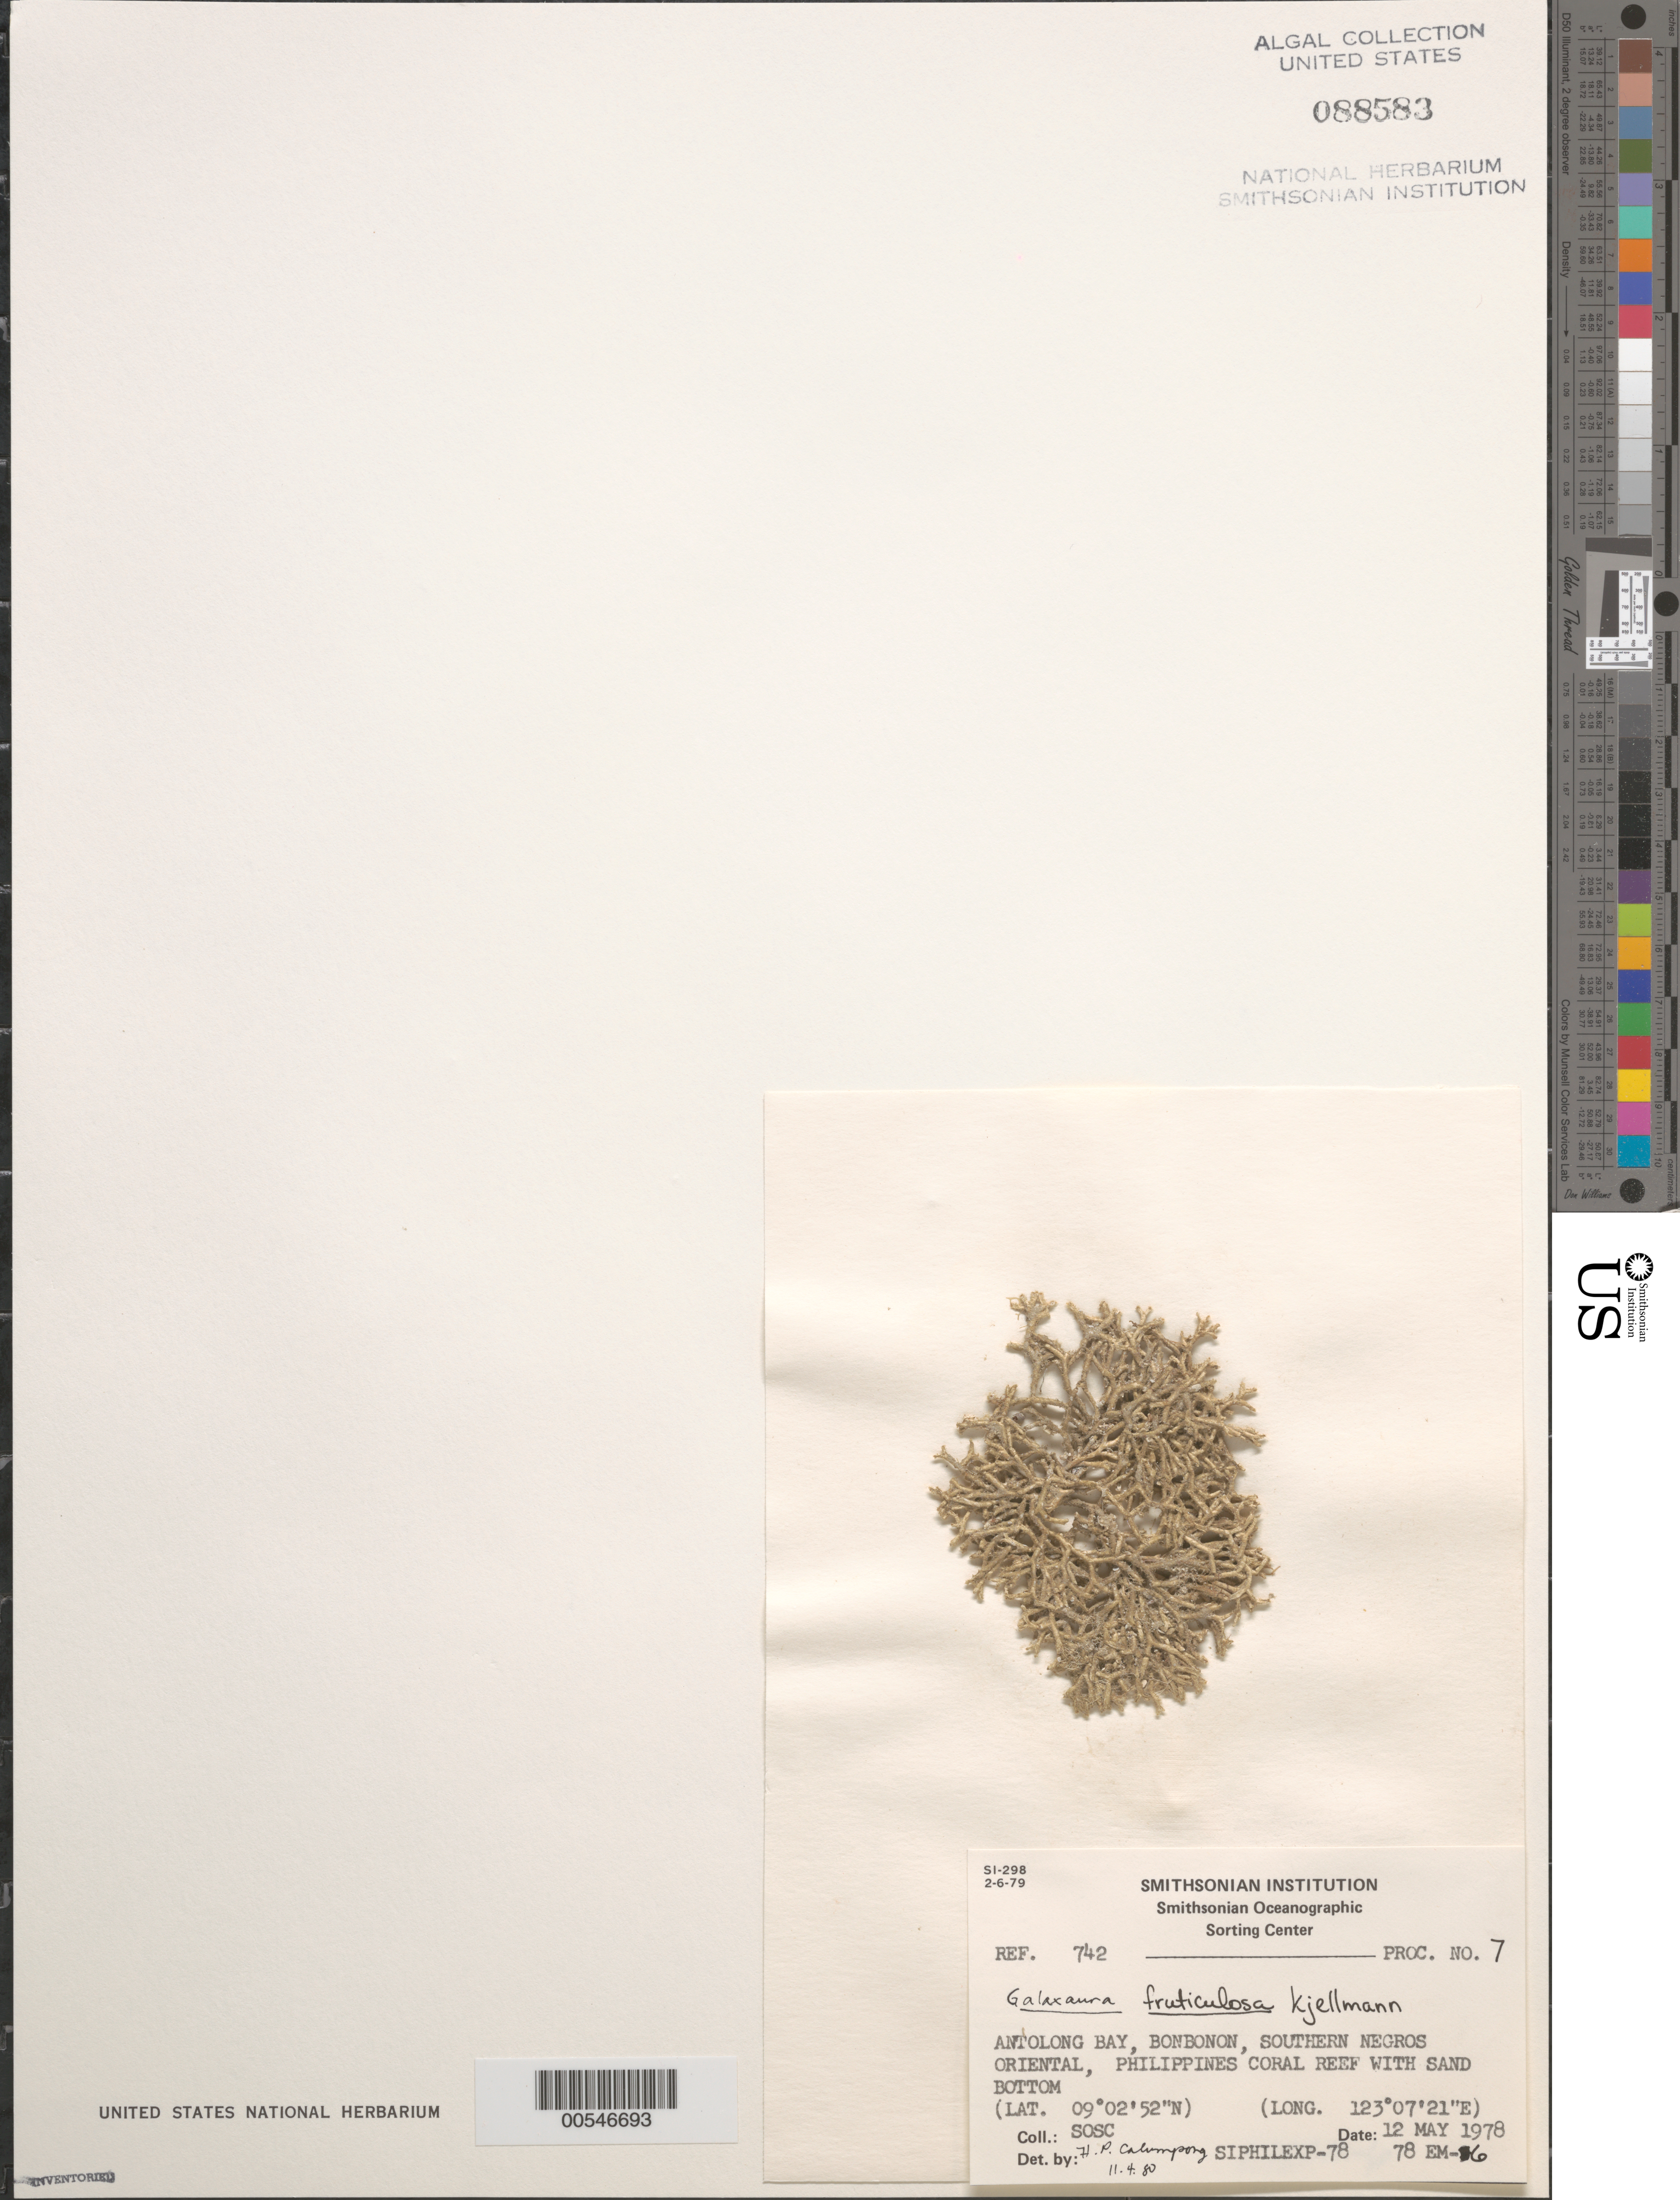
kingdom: Plantae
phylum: Rhodophyta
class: Florideophyceae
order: Nemaliales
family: Galaxauraceae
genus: Galaxaura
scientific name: Galaxaura rugosa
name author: (Ellis & Sol.) J.V.Lamouroux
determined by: Algae name updating Project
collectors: SOSC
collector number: Station 78 Em-6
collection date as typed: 12 May 1978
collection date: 1978-05-12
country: Philippines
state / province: Central Visayas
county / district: Negros Oriental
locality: Antolong bay, bonbonon, negros oriental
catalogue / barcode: US 88583